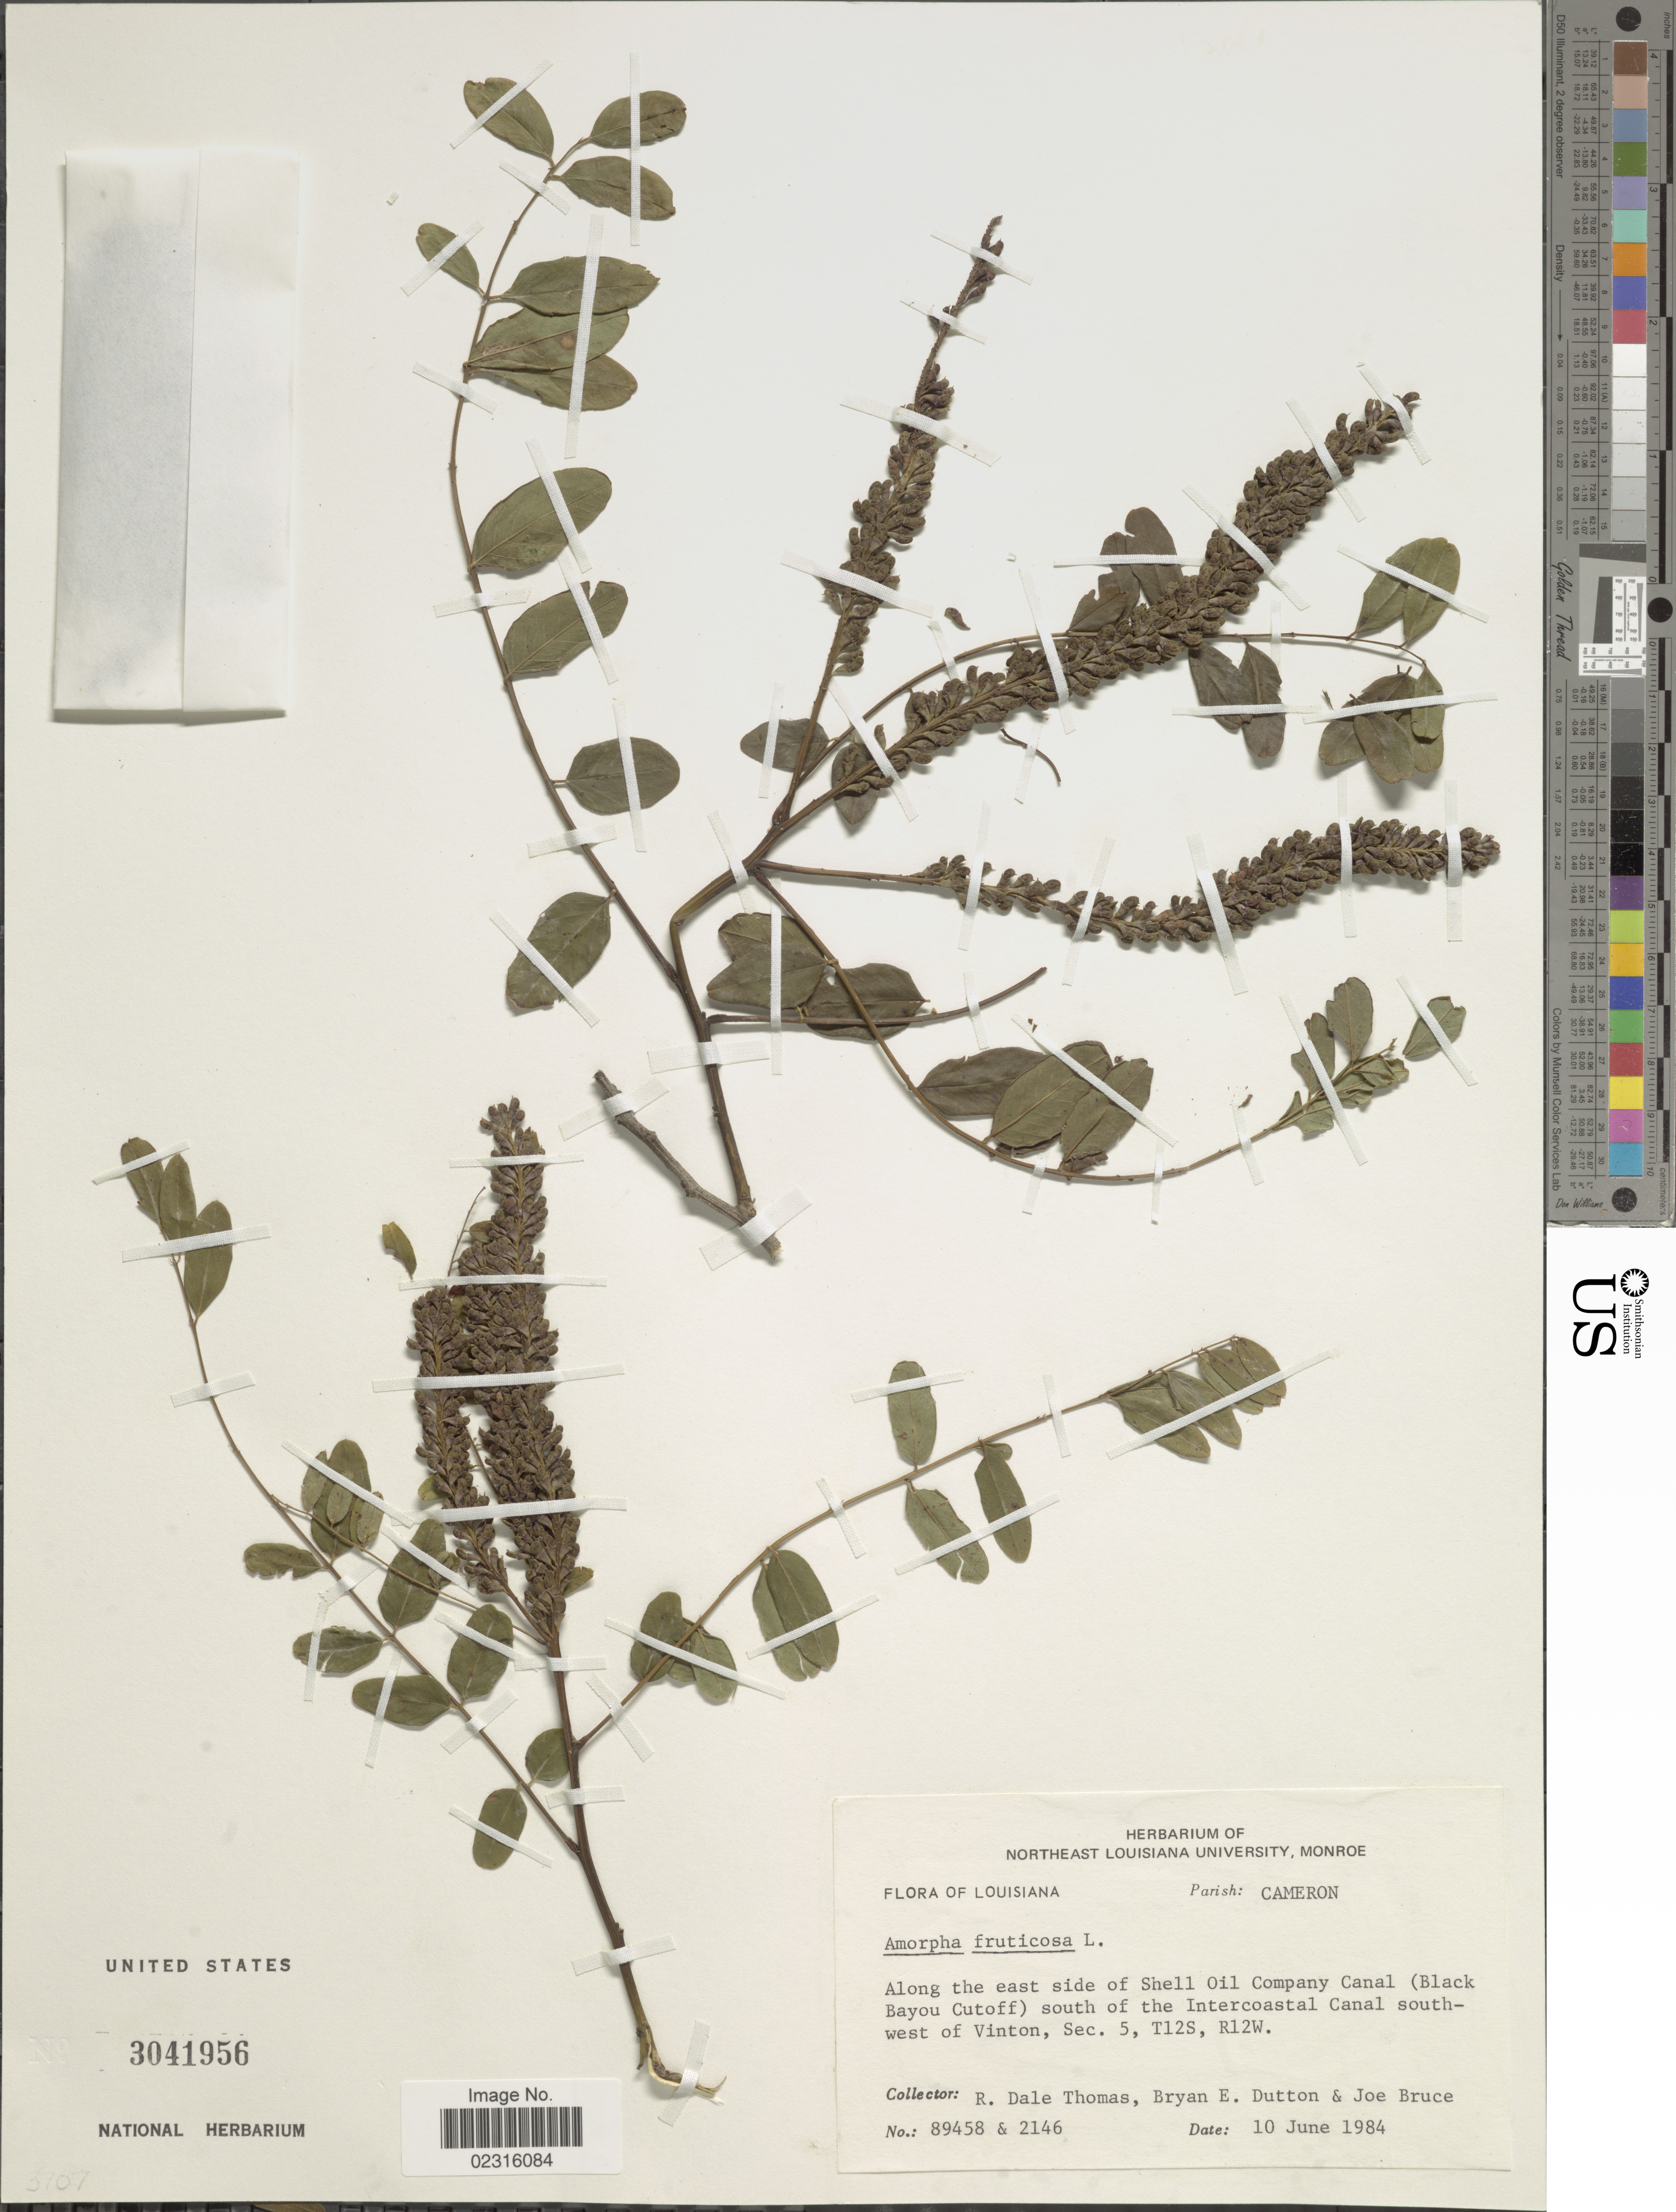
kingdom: Plantae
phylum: Tracheophyta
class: Magnoliopsida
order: Fabales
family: Fabaceae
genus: Amorpha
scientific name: Amorpha fruticosa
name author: L.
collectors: R. Thomas, B. Dutton & J. Bruce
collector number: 89458 & 2146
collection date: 1984-06-10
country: United States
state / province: Louisiana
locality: Parish: Cameron, along the east side of Shell Oil Company Canal (Black Bayou Cutoff) south of the Intercoastal Canal southwest of Vinton, Sec. 5, T12S, R12W.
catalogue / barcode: US 3041956